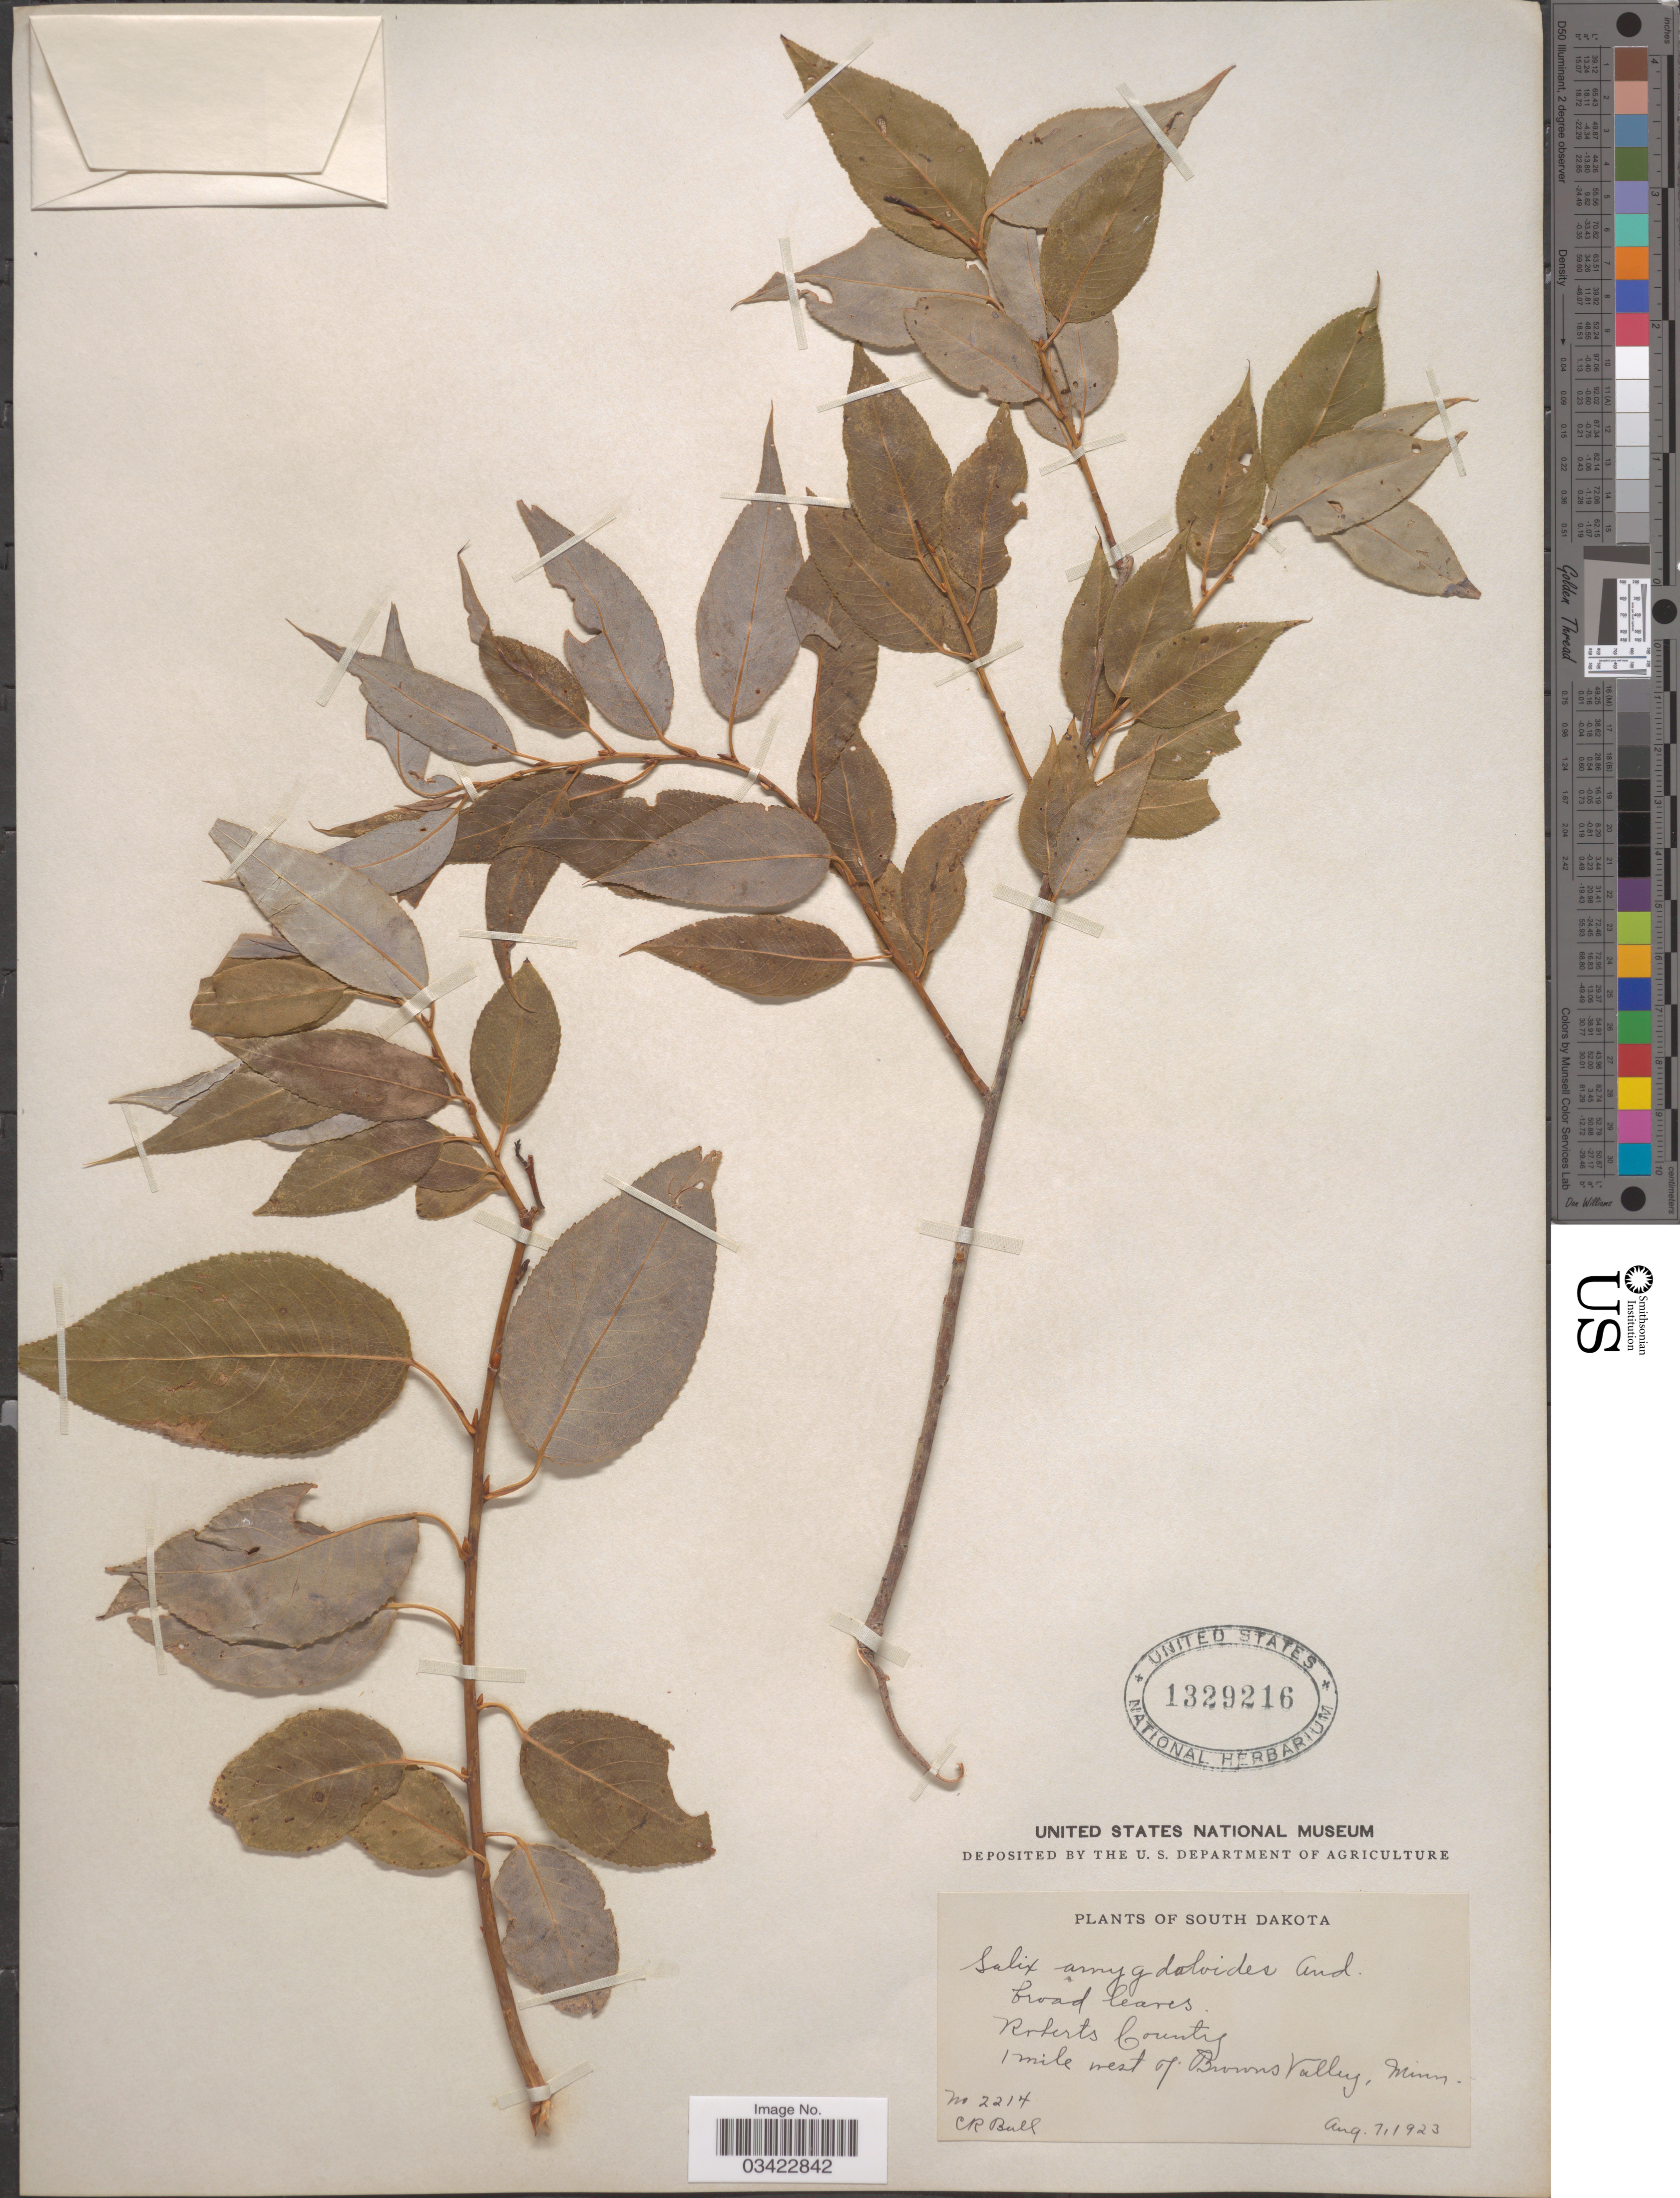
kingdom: Plantae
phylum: Tracheophyta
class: Magnoliopsida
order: Malpighiales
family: Salicaceae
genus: Salix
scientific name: Salix amygdaloides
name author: Andersson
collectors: C. R. Ball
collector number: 2214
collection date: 1923-08-07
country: United States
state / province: South Dakota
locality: Roberts County. 1 mile west of Browns Valley, Minn.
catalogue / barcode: US 1329216